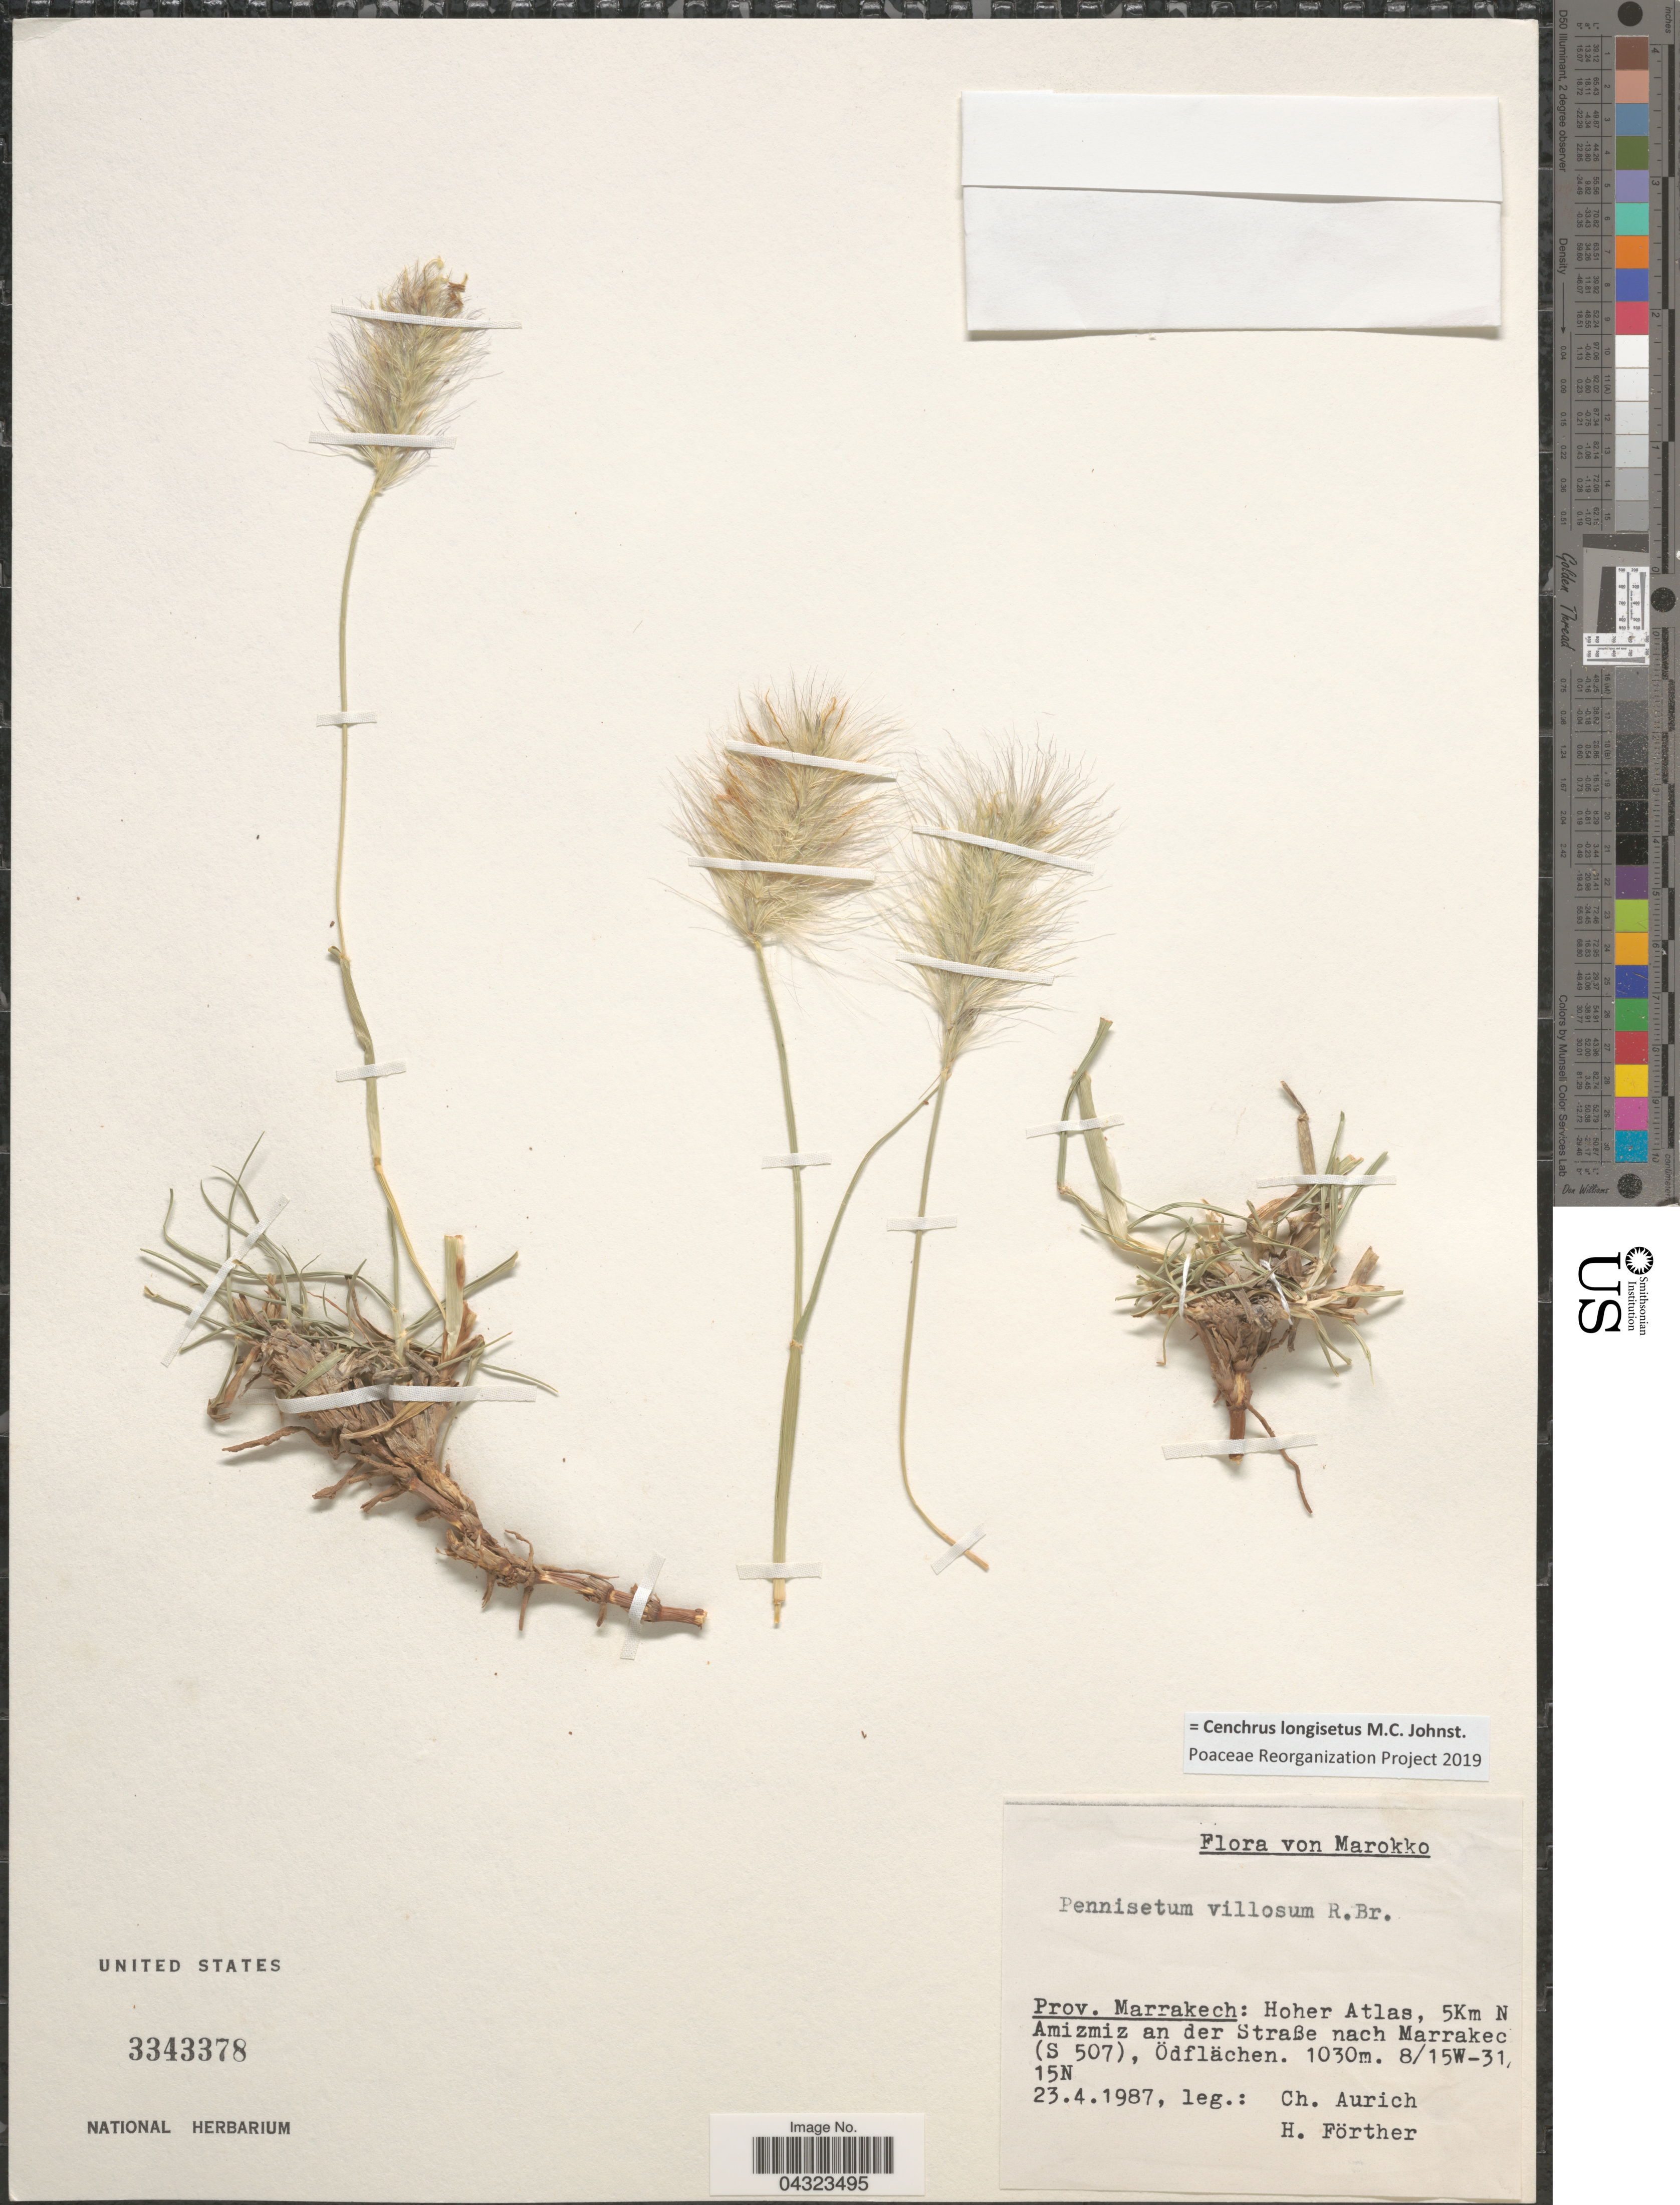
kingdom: Plantae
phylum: Tracheophyta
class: Liliopsida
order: Poales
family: Poaceae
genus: Cenchrus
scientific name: Cenchrus longisetus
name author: M.C. Johnst.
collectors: C. Aurich & H. Förther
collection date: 1987-04-23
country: Morocco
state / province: Marrakech-Tensift-Al Haouz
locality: Prov. Marrakech: Hoher Atlas, 5Km N Amizmiz an der Straße nach Marrakec (S 507), Ödflächen. 8/15W-31, 15N.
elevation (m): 1030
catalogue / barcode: US 3343378